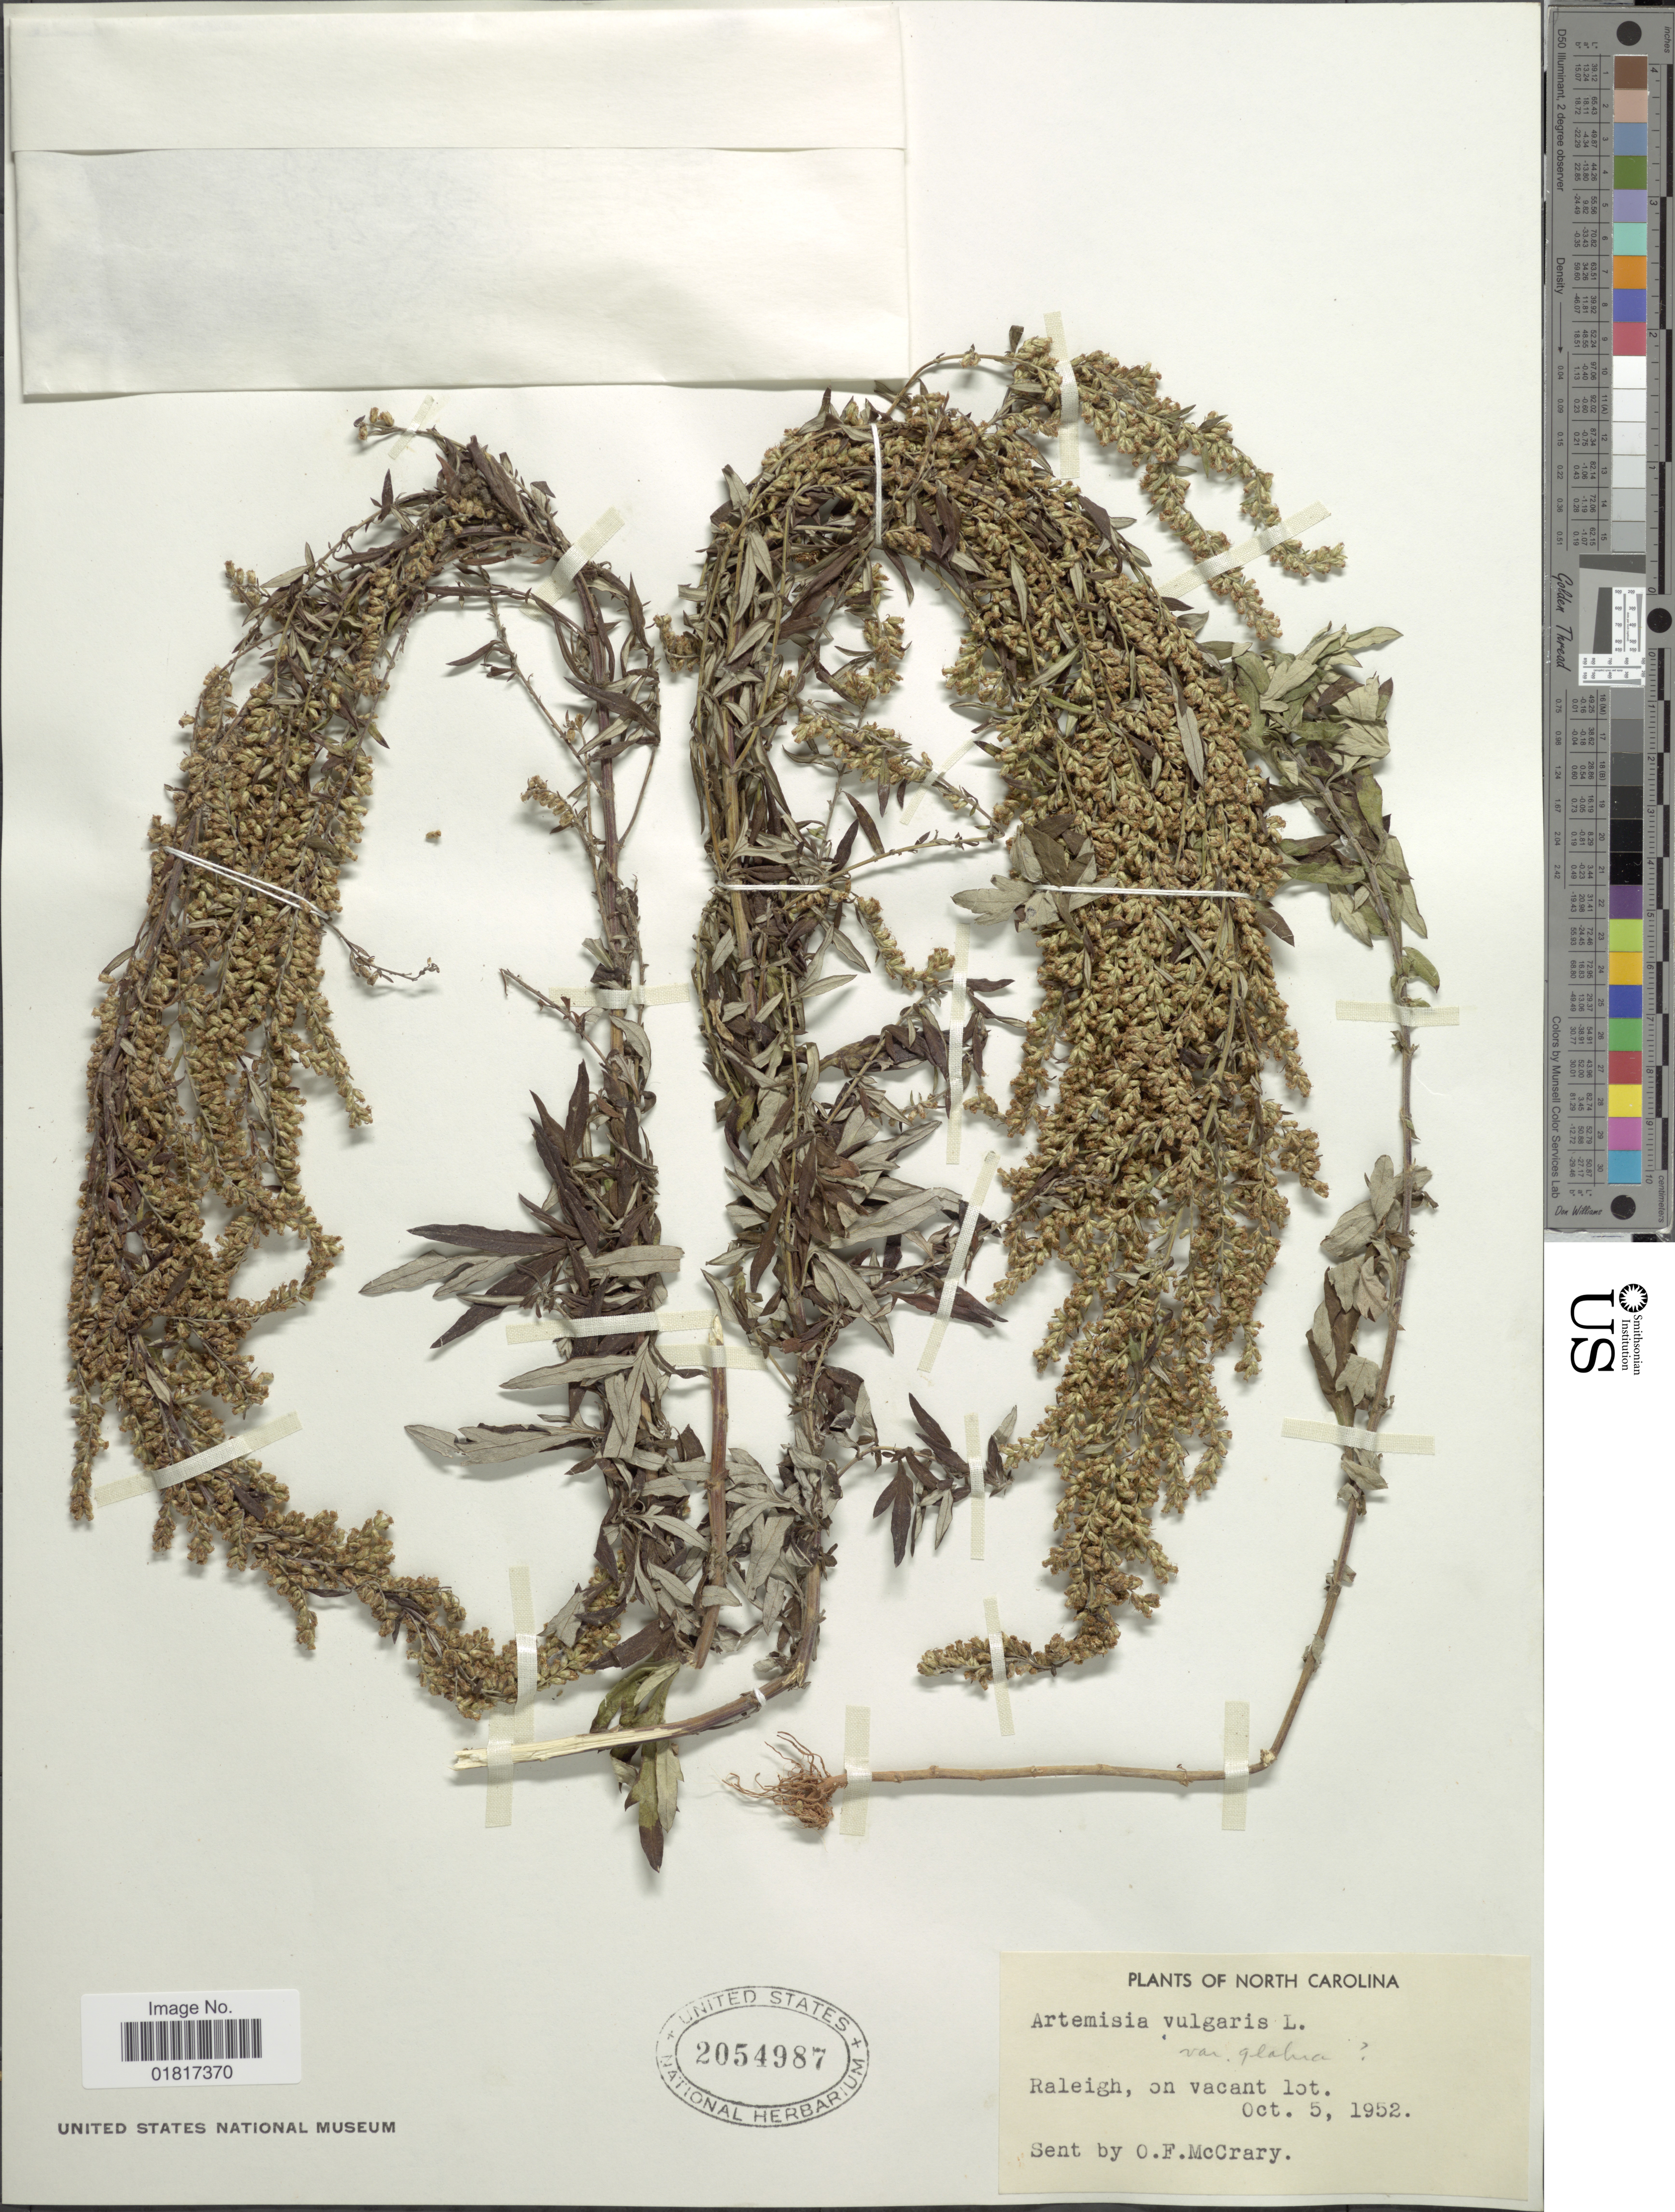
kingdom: Plantae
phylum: Tracheophyta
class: Magnoliopsida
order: Asterales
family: Asteraceae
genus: Artemisia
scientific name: Artemisia vulgaris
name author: L.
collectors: O. McCrary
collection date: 1952-10-05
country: United States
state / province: North Carolina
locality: Raleigh, on vacant lot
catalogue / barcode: US 2054987